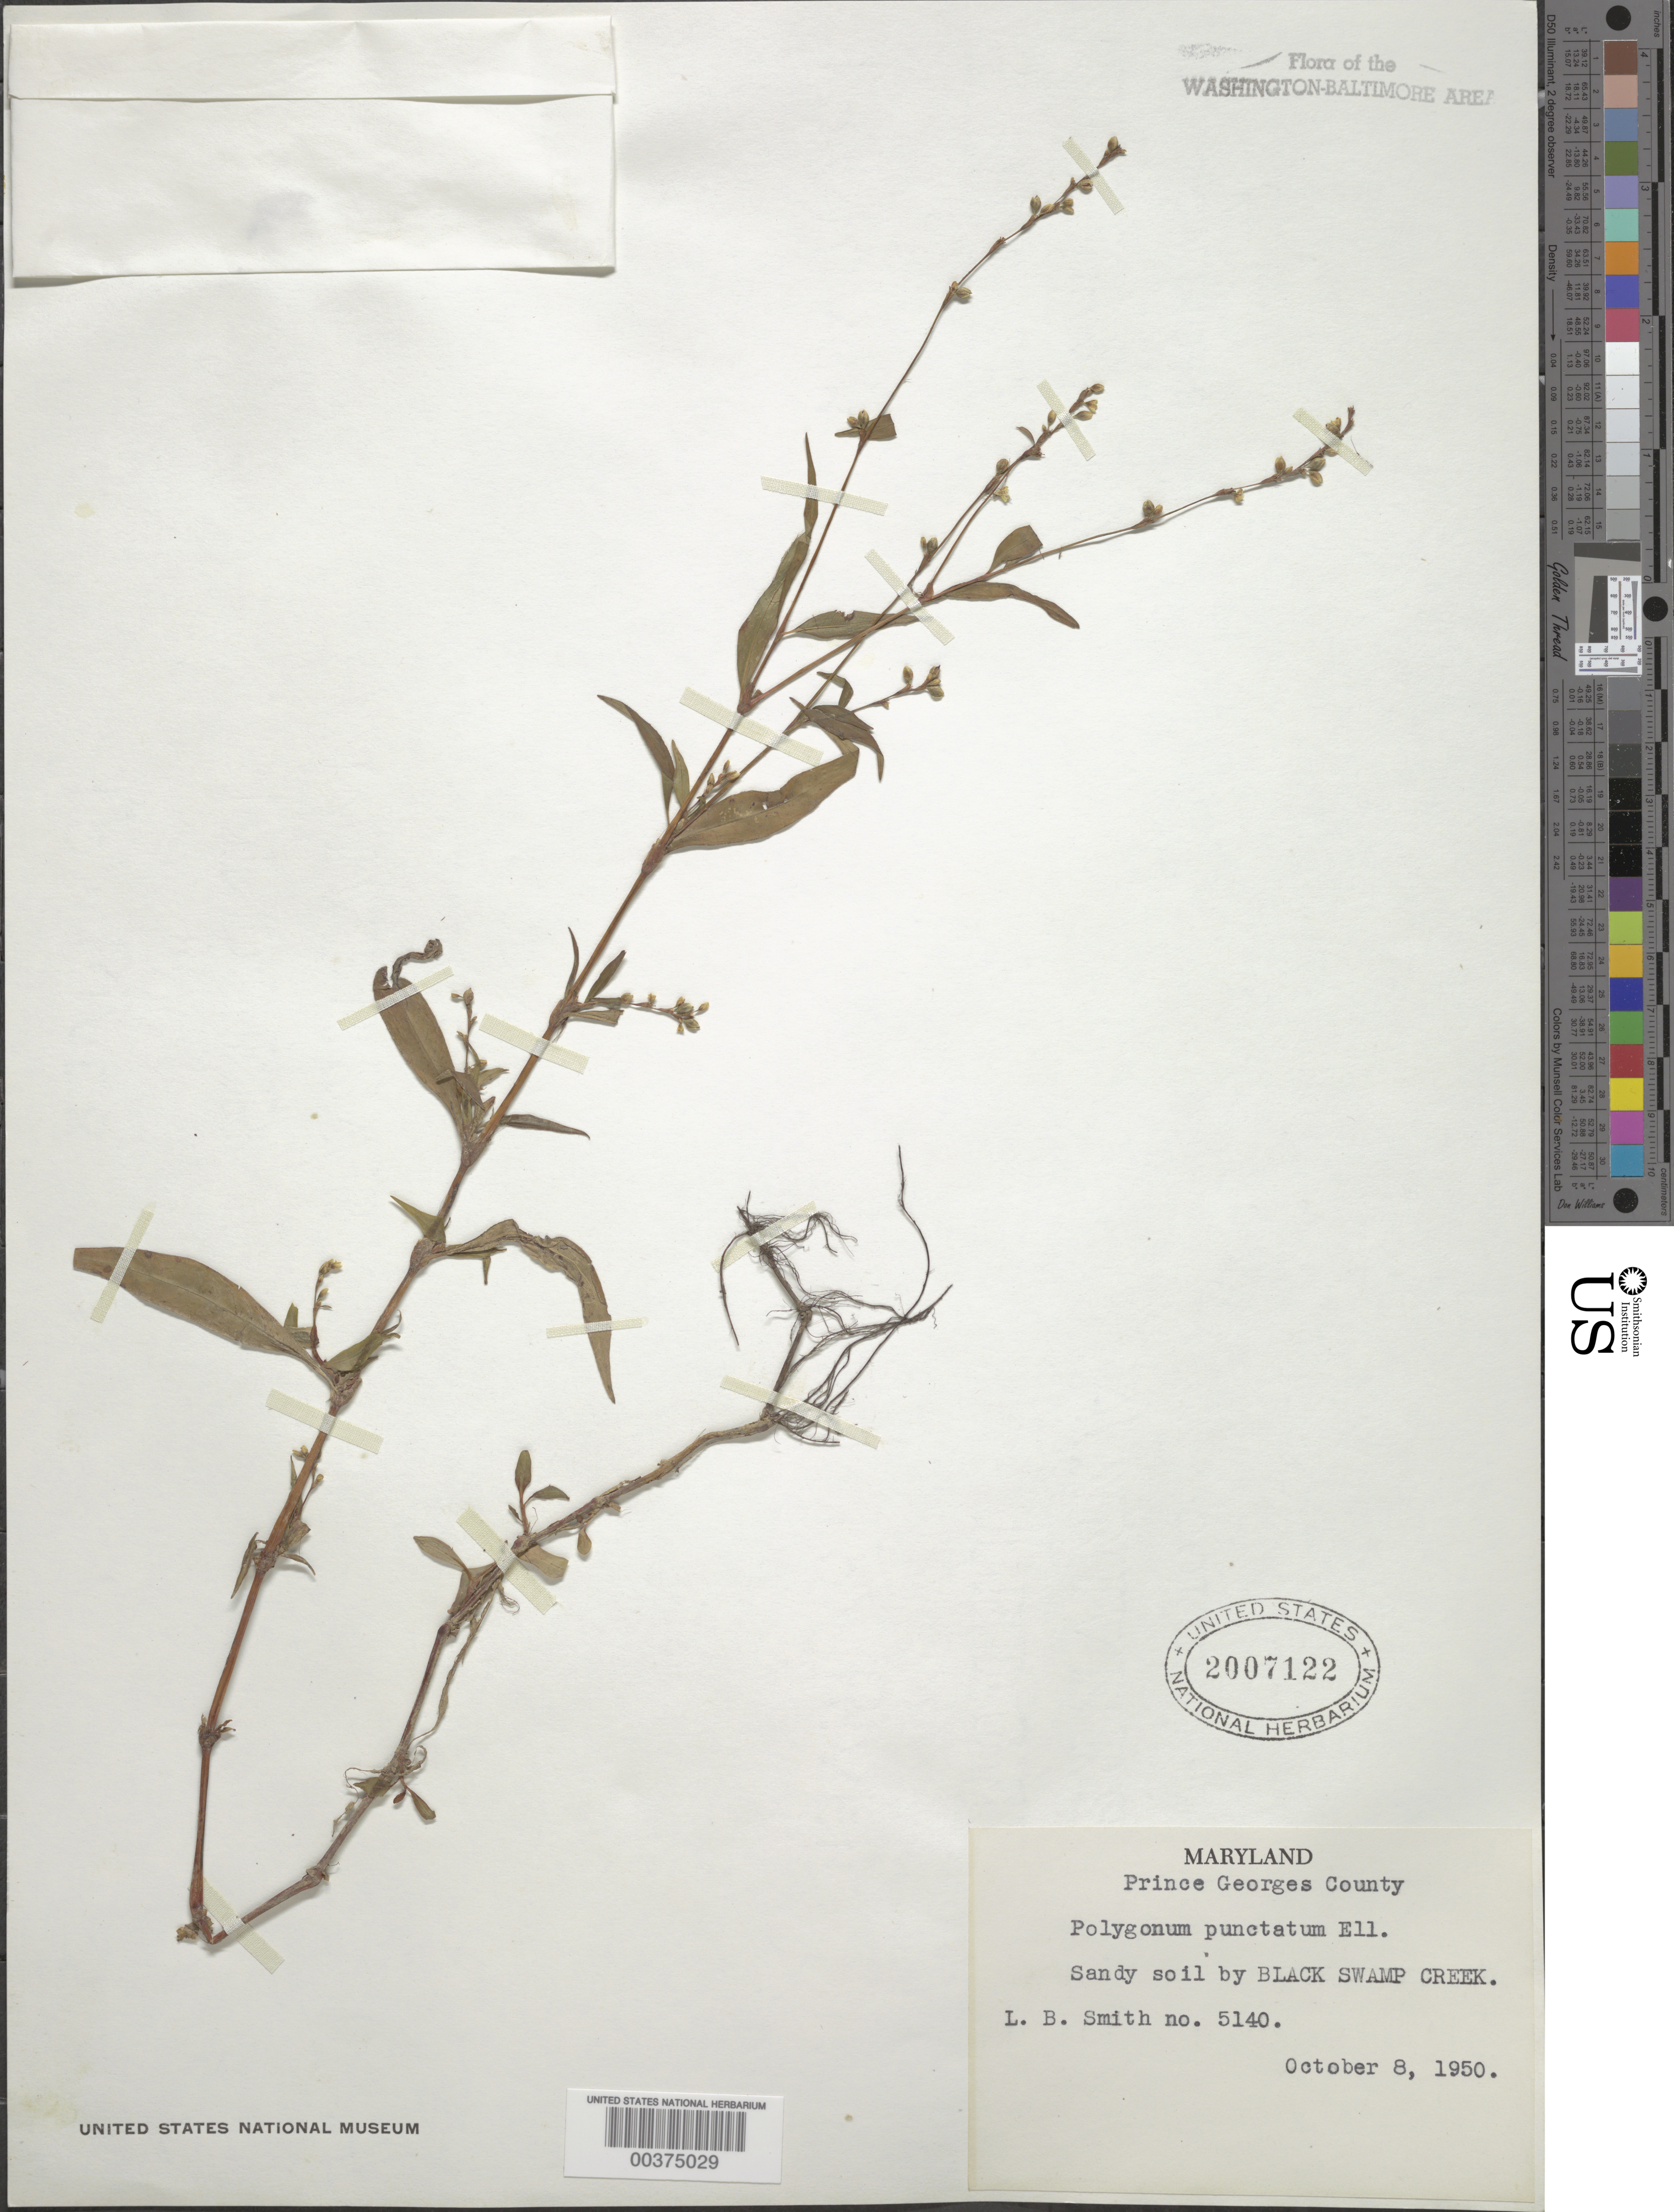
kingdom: Plantae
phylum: Tracheophyta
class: Magnoliopsida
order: Caryophyllales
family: Polygonaceae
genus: Persicaria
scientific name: Persicaria hydropiper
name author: (L.) Delarbre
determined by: Atha, D. E.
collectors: L. Smith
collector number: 5140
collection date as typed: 08 Oct 1950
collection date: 1950-10-08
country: United States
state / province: Maryland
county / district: Prince George's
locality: Black Swamp Creek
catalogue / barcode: US 2007122